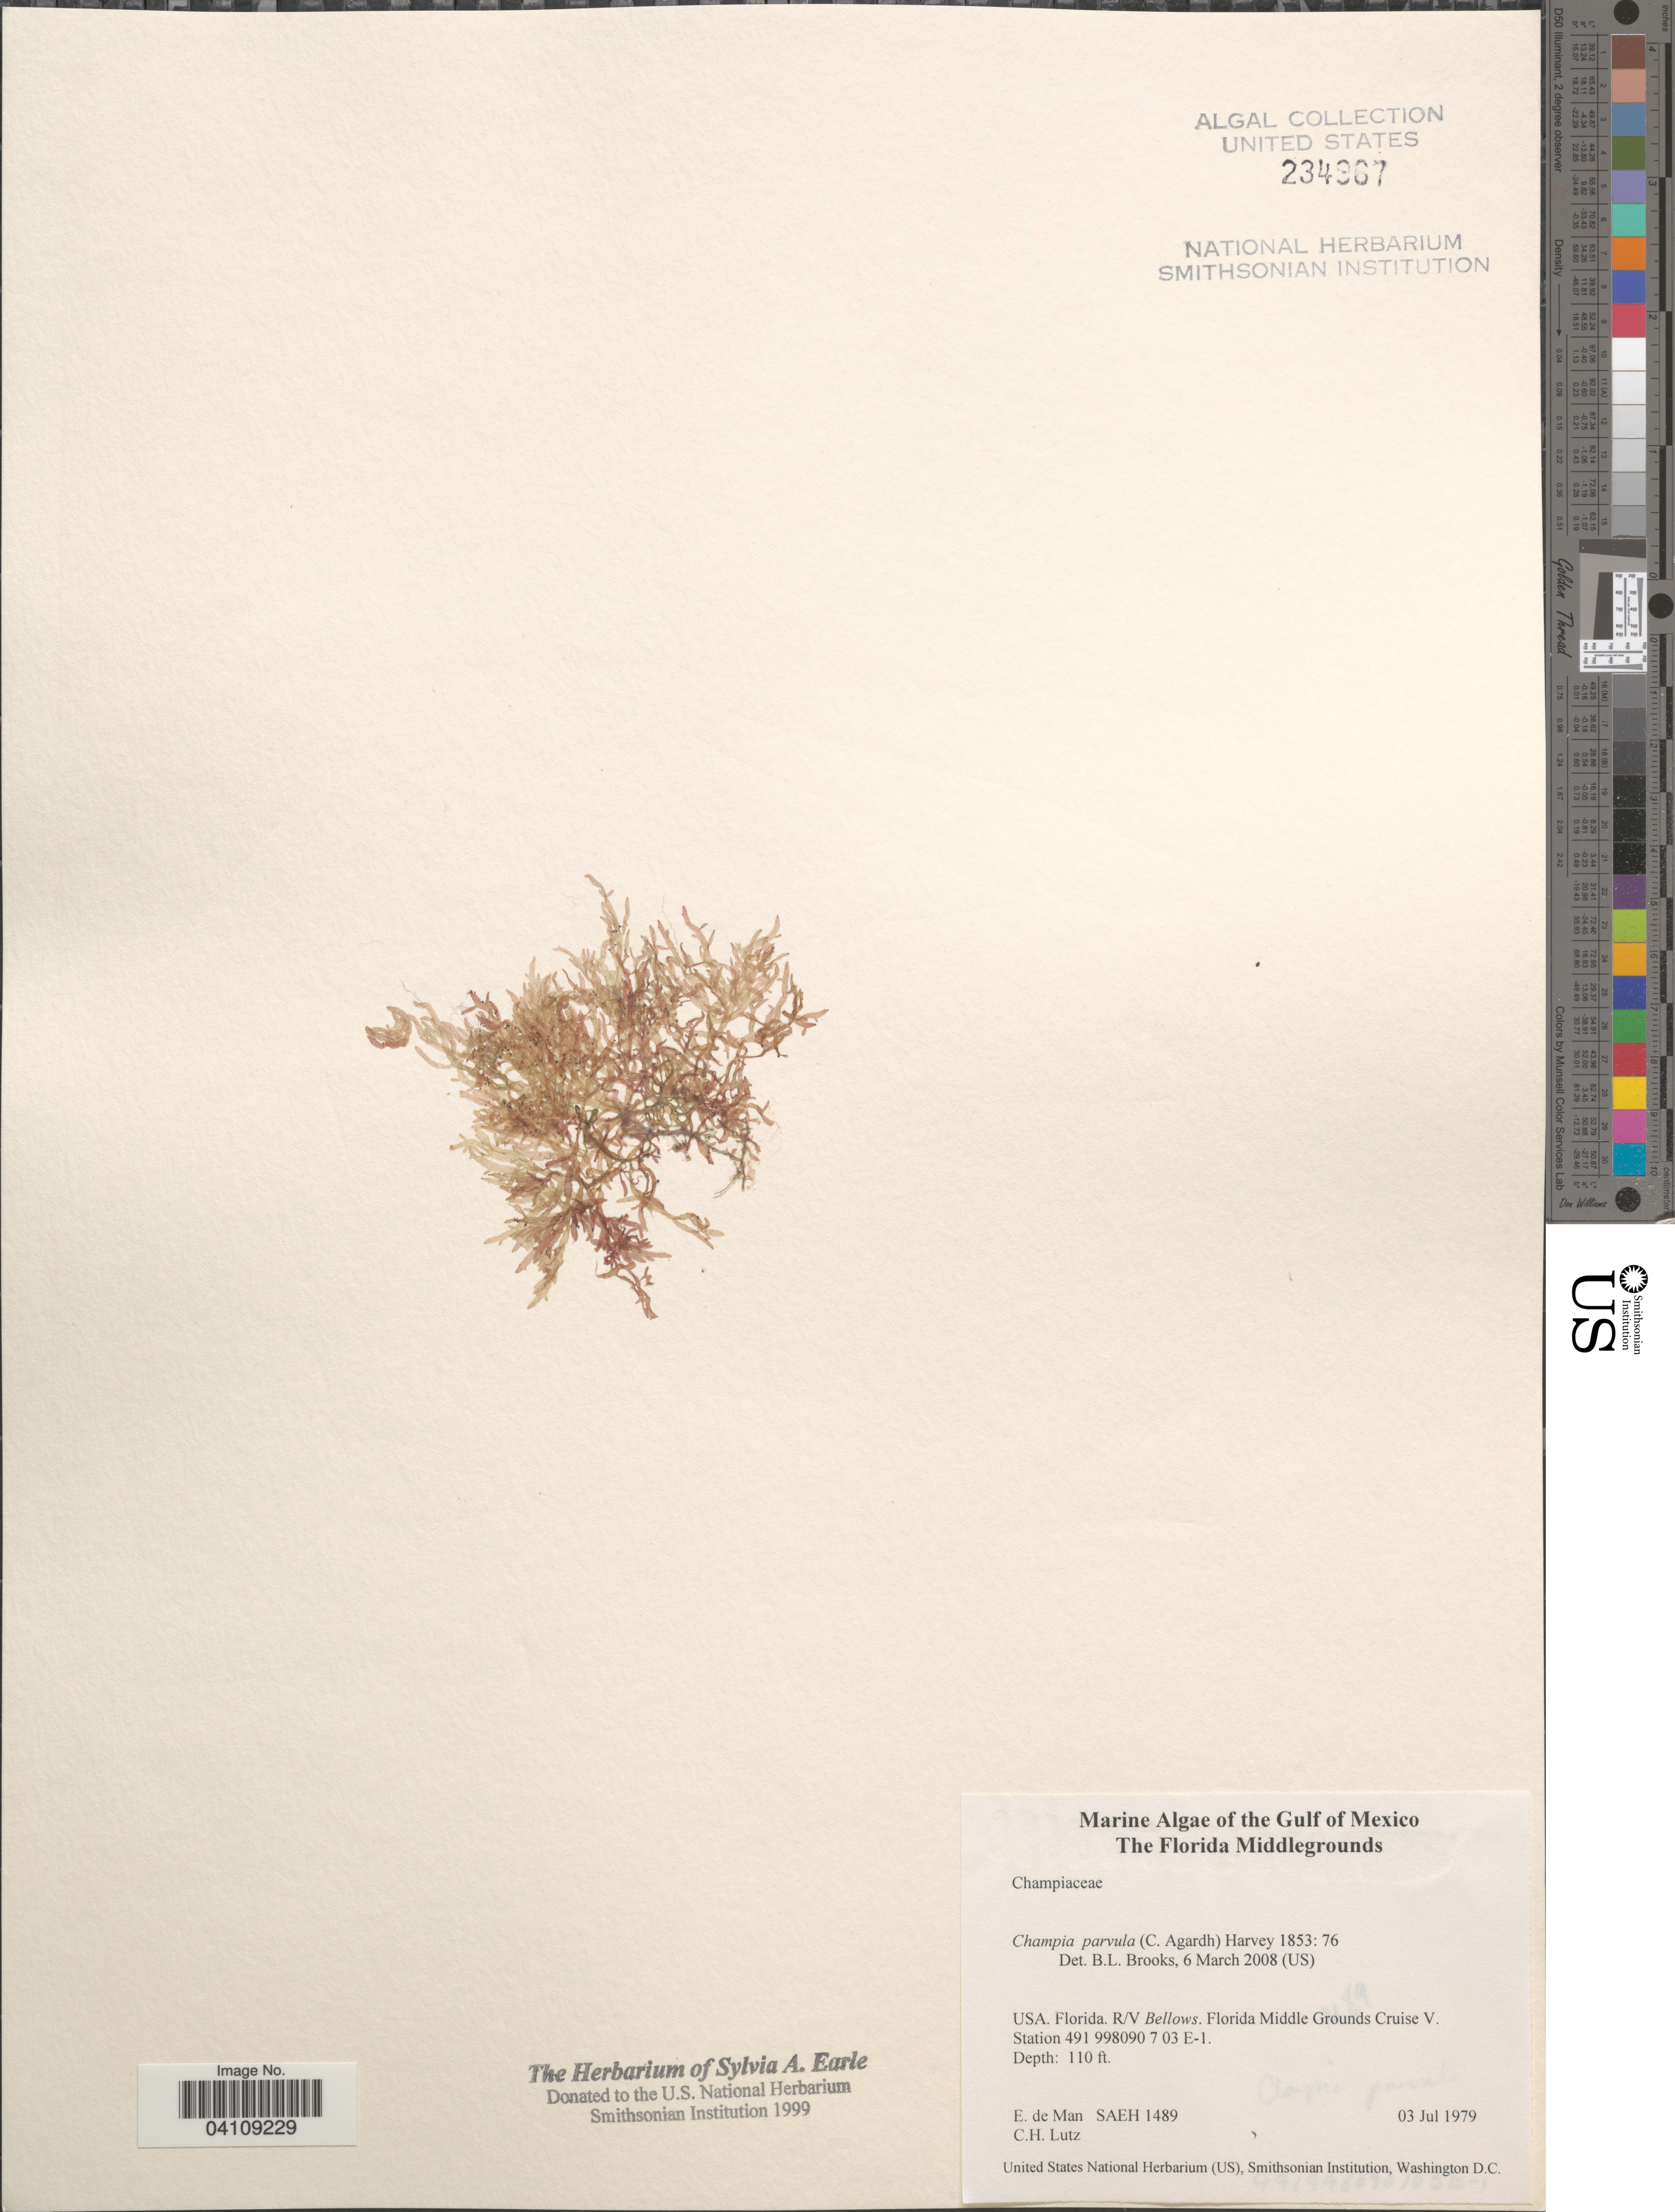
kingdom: Plantae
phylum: Rhodophyta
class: Florideophyceae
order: Rhodymeniales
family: Champiaceae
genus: Champia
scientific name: Champia parvula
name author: (C. Agardh) Harv.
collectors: E. de Man & C. Lutz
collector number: SAEH 1489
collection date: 1979-07-03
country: United States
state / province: Florida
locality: Gulf of Mexico. The Florida Middlegrounds. Florida. R/V Bellows. Florida Middle Grounds Cruise V. Station 491 998090 7 03 E-1.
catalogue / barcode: US 234967